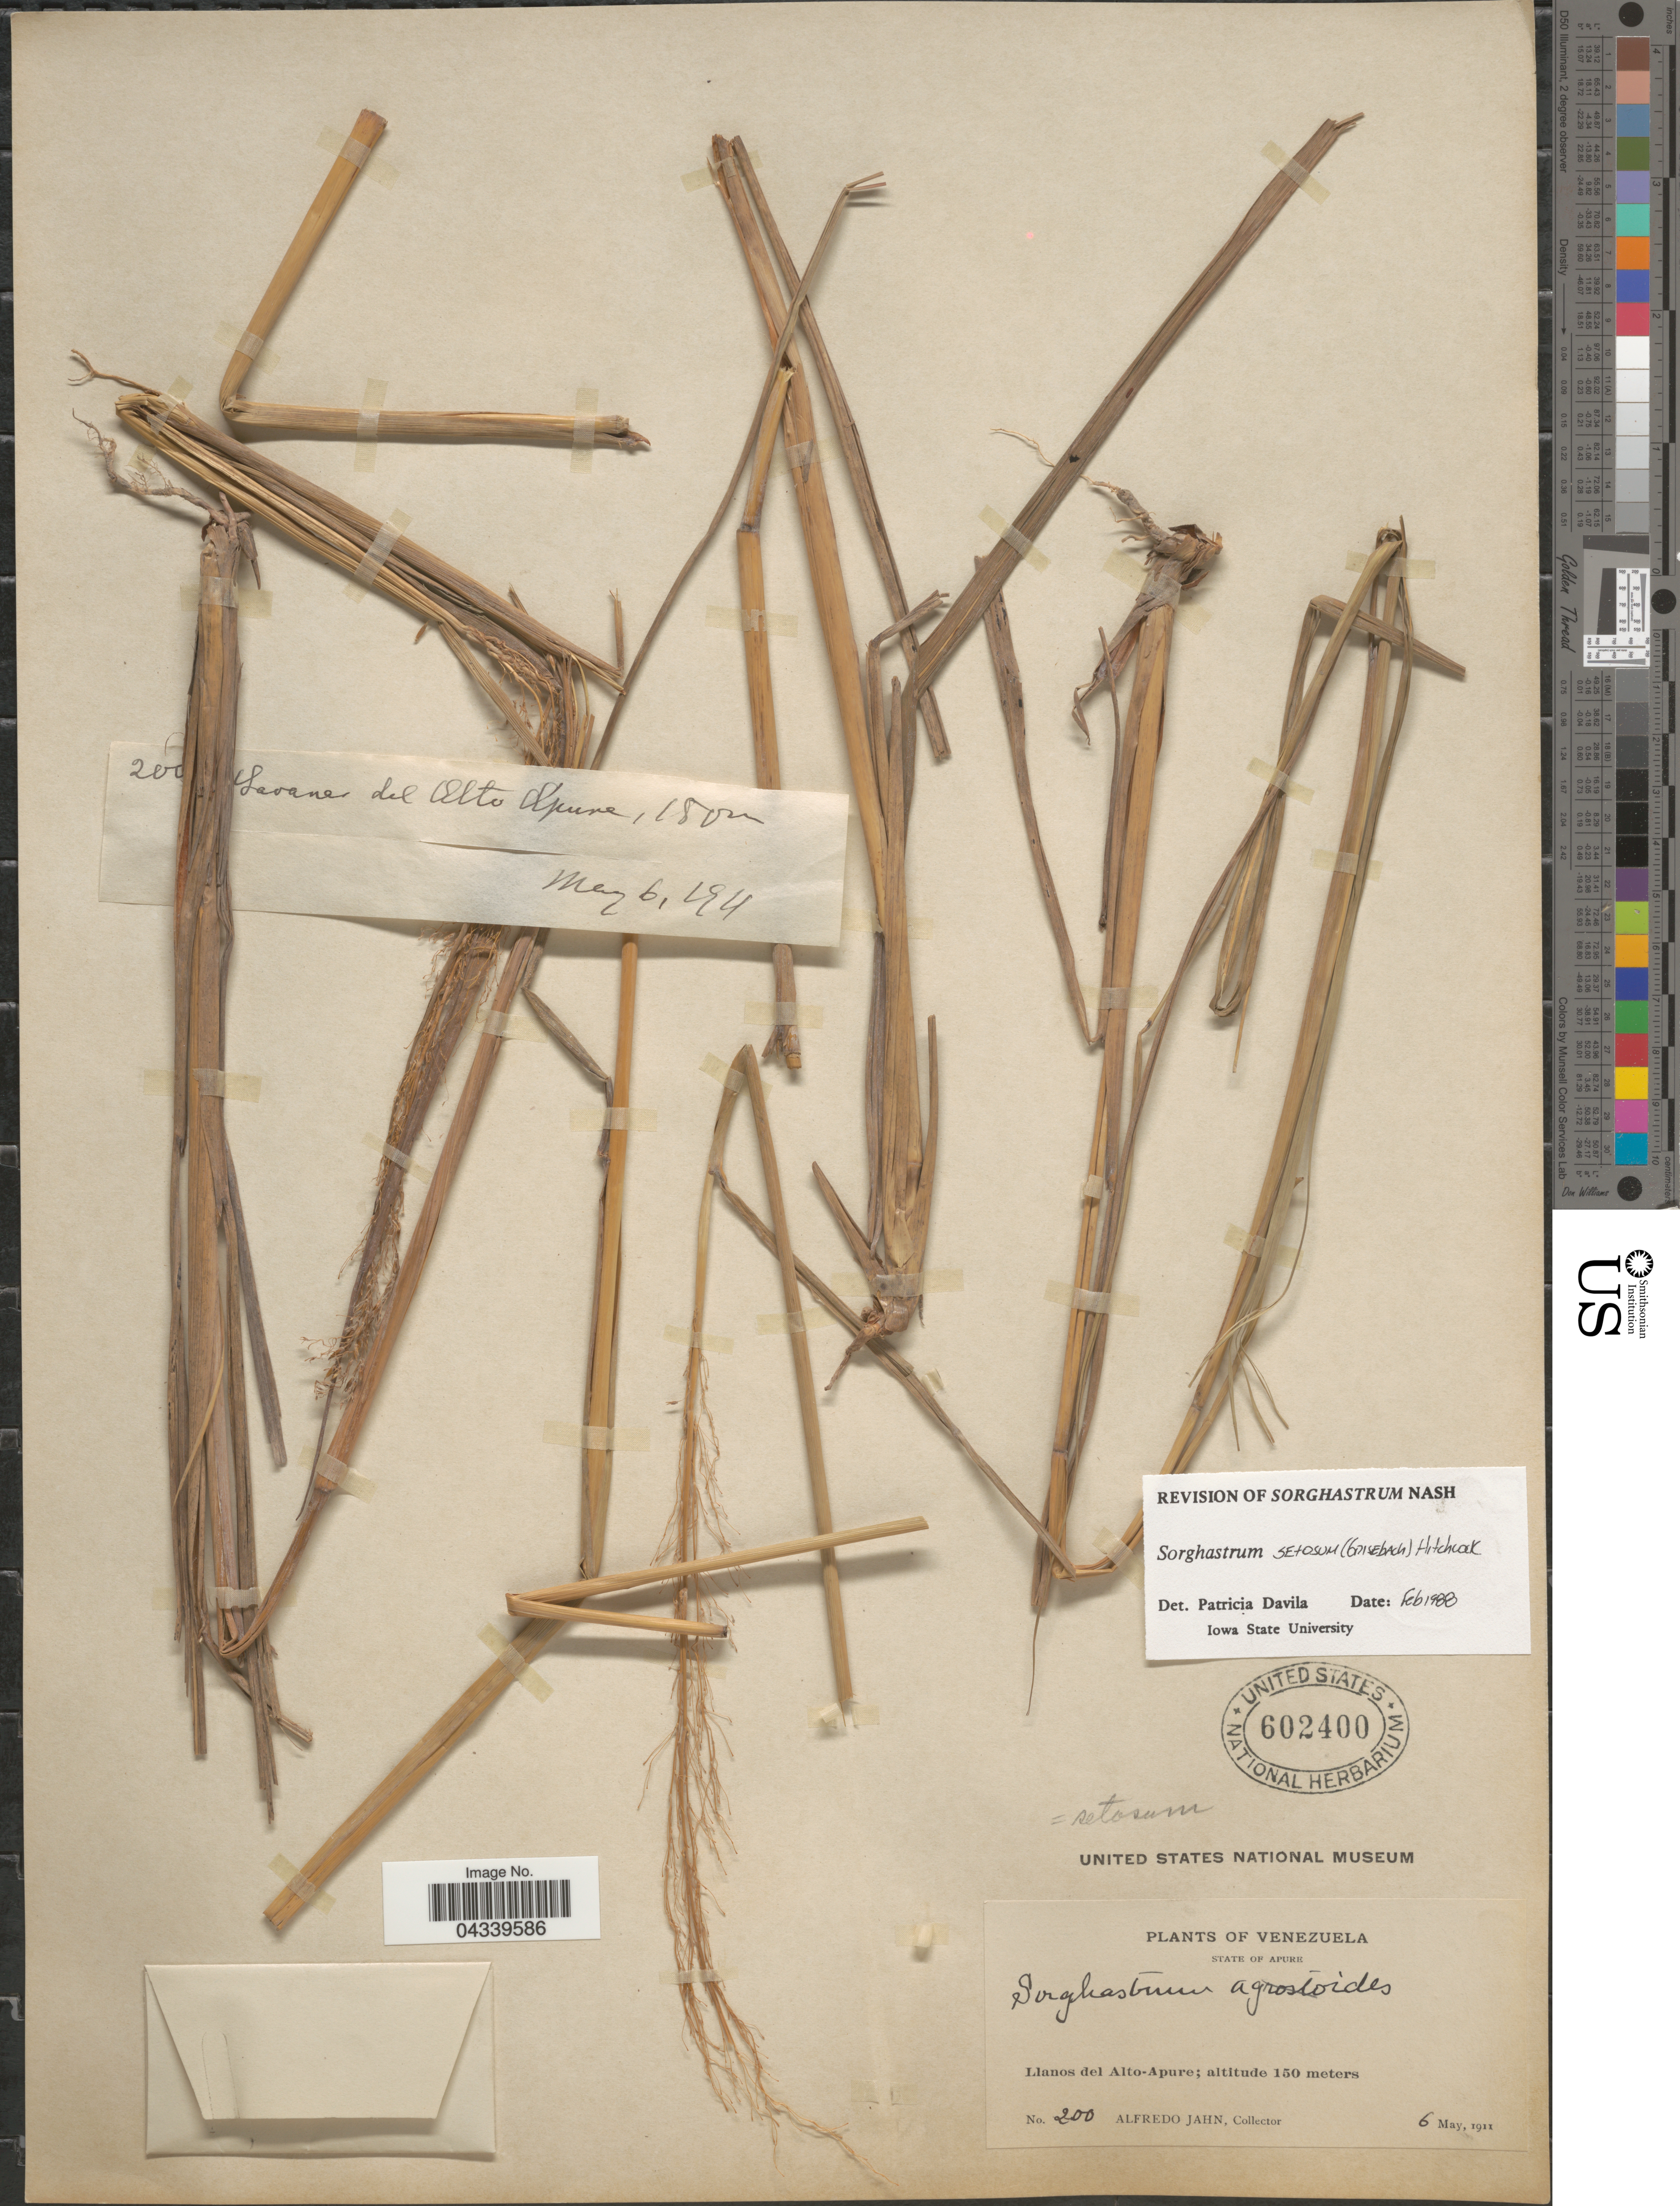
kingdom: Plantae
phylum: Tracheophyta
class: Liliopsida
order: Poales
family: Poaceae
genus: Sorghastrum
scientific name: Sorghastrum setosum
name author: (Griseb.) Hitchc.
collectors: A. Jahn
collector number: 200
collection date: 1911-05-06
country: Venezuela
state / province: Apure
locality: Llanos del Alto-Apure.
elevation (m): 150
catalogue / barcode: US 602400